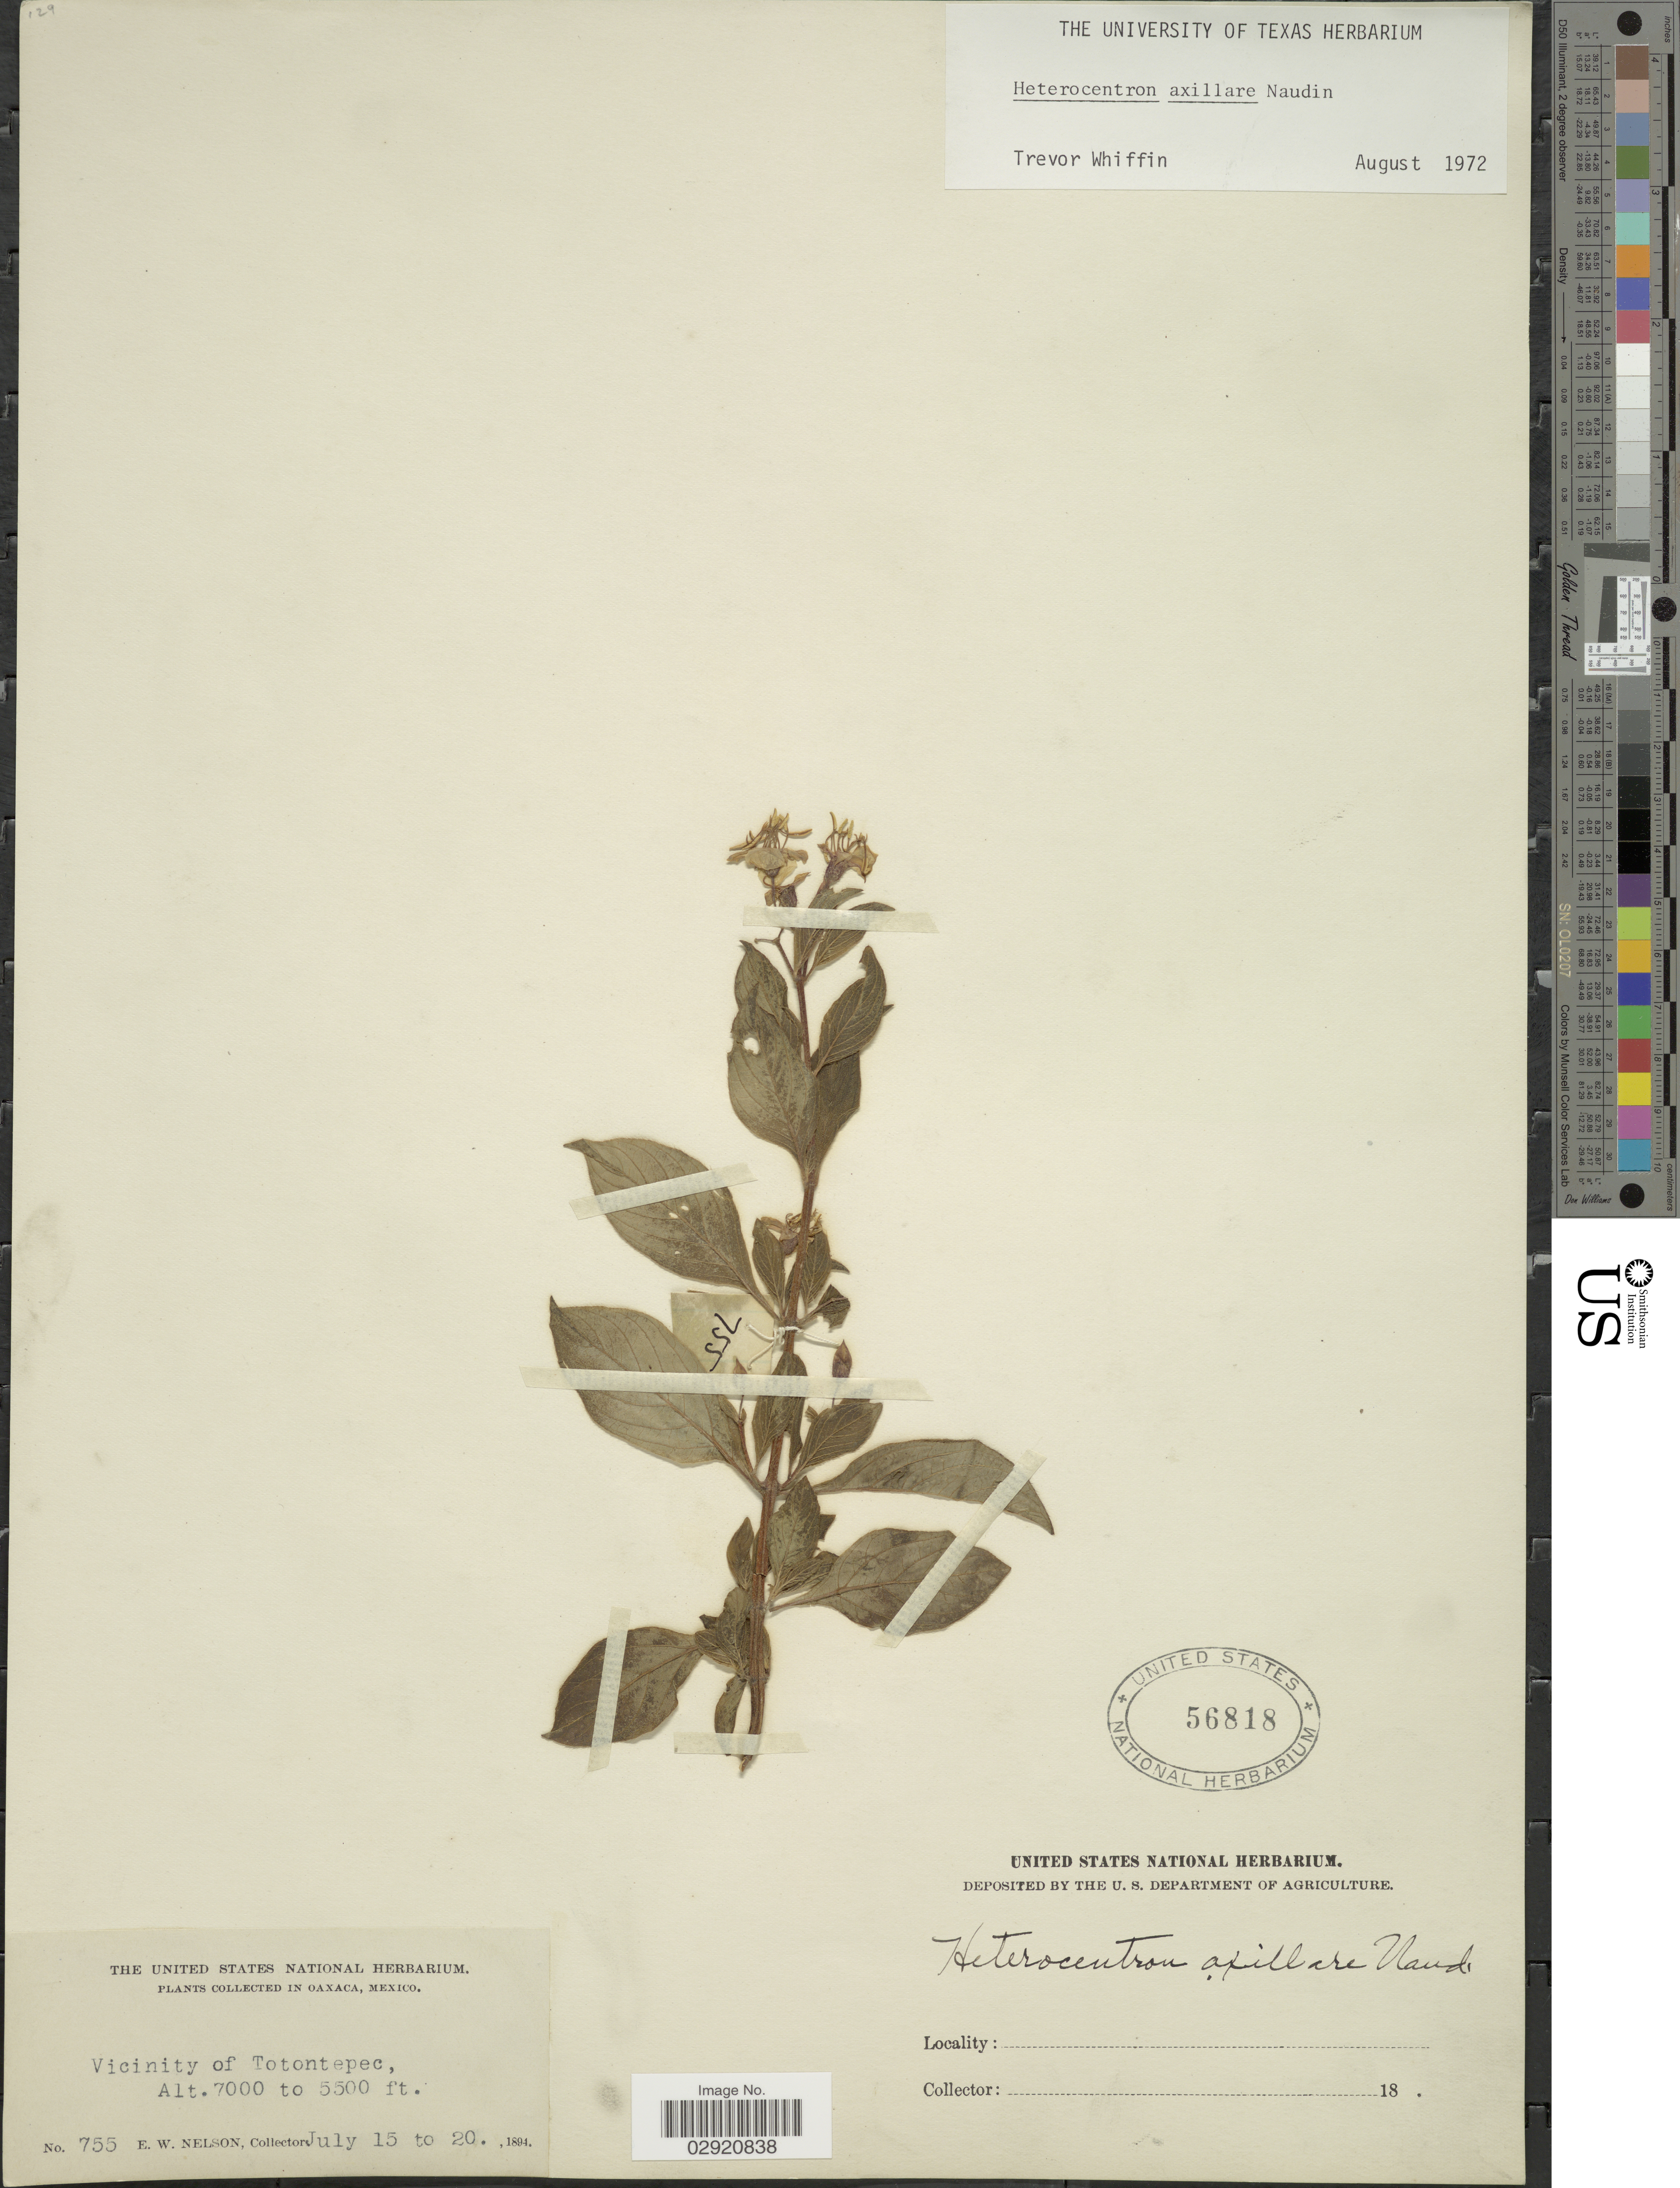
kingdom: Plantae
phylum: Tracheophyta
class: Magnoliopsida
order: Myrtales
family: Melastomataceae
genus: Heterocentron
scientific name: Heterocentron axillare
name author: Naudin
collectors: E. W. Nelson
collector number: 755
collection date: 1894-07-15/1894-07-20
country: Mexico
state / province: Oaxaca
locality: Vicinity of Totontepec.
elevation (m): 1676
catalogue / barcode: US 56818